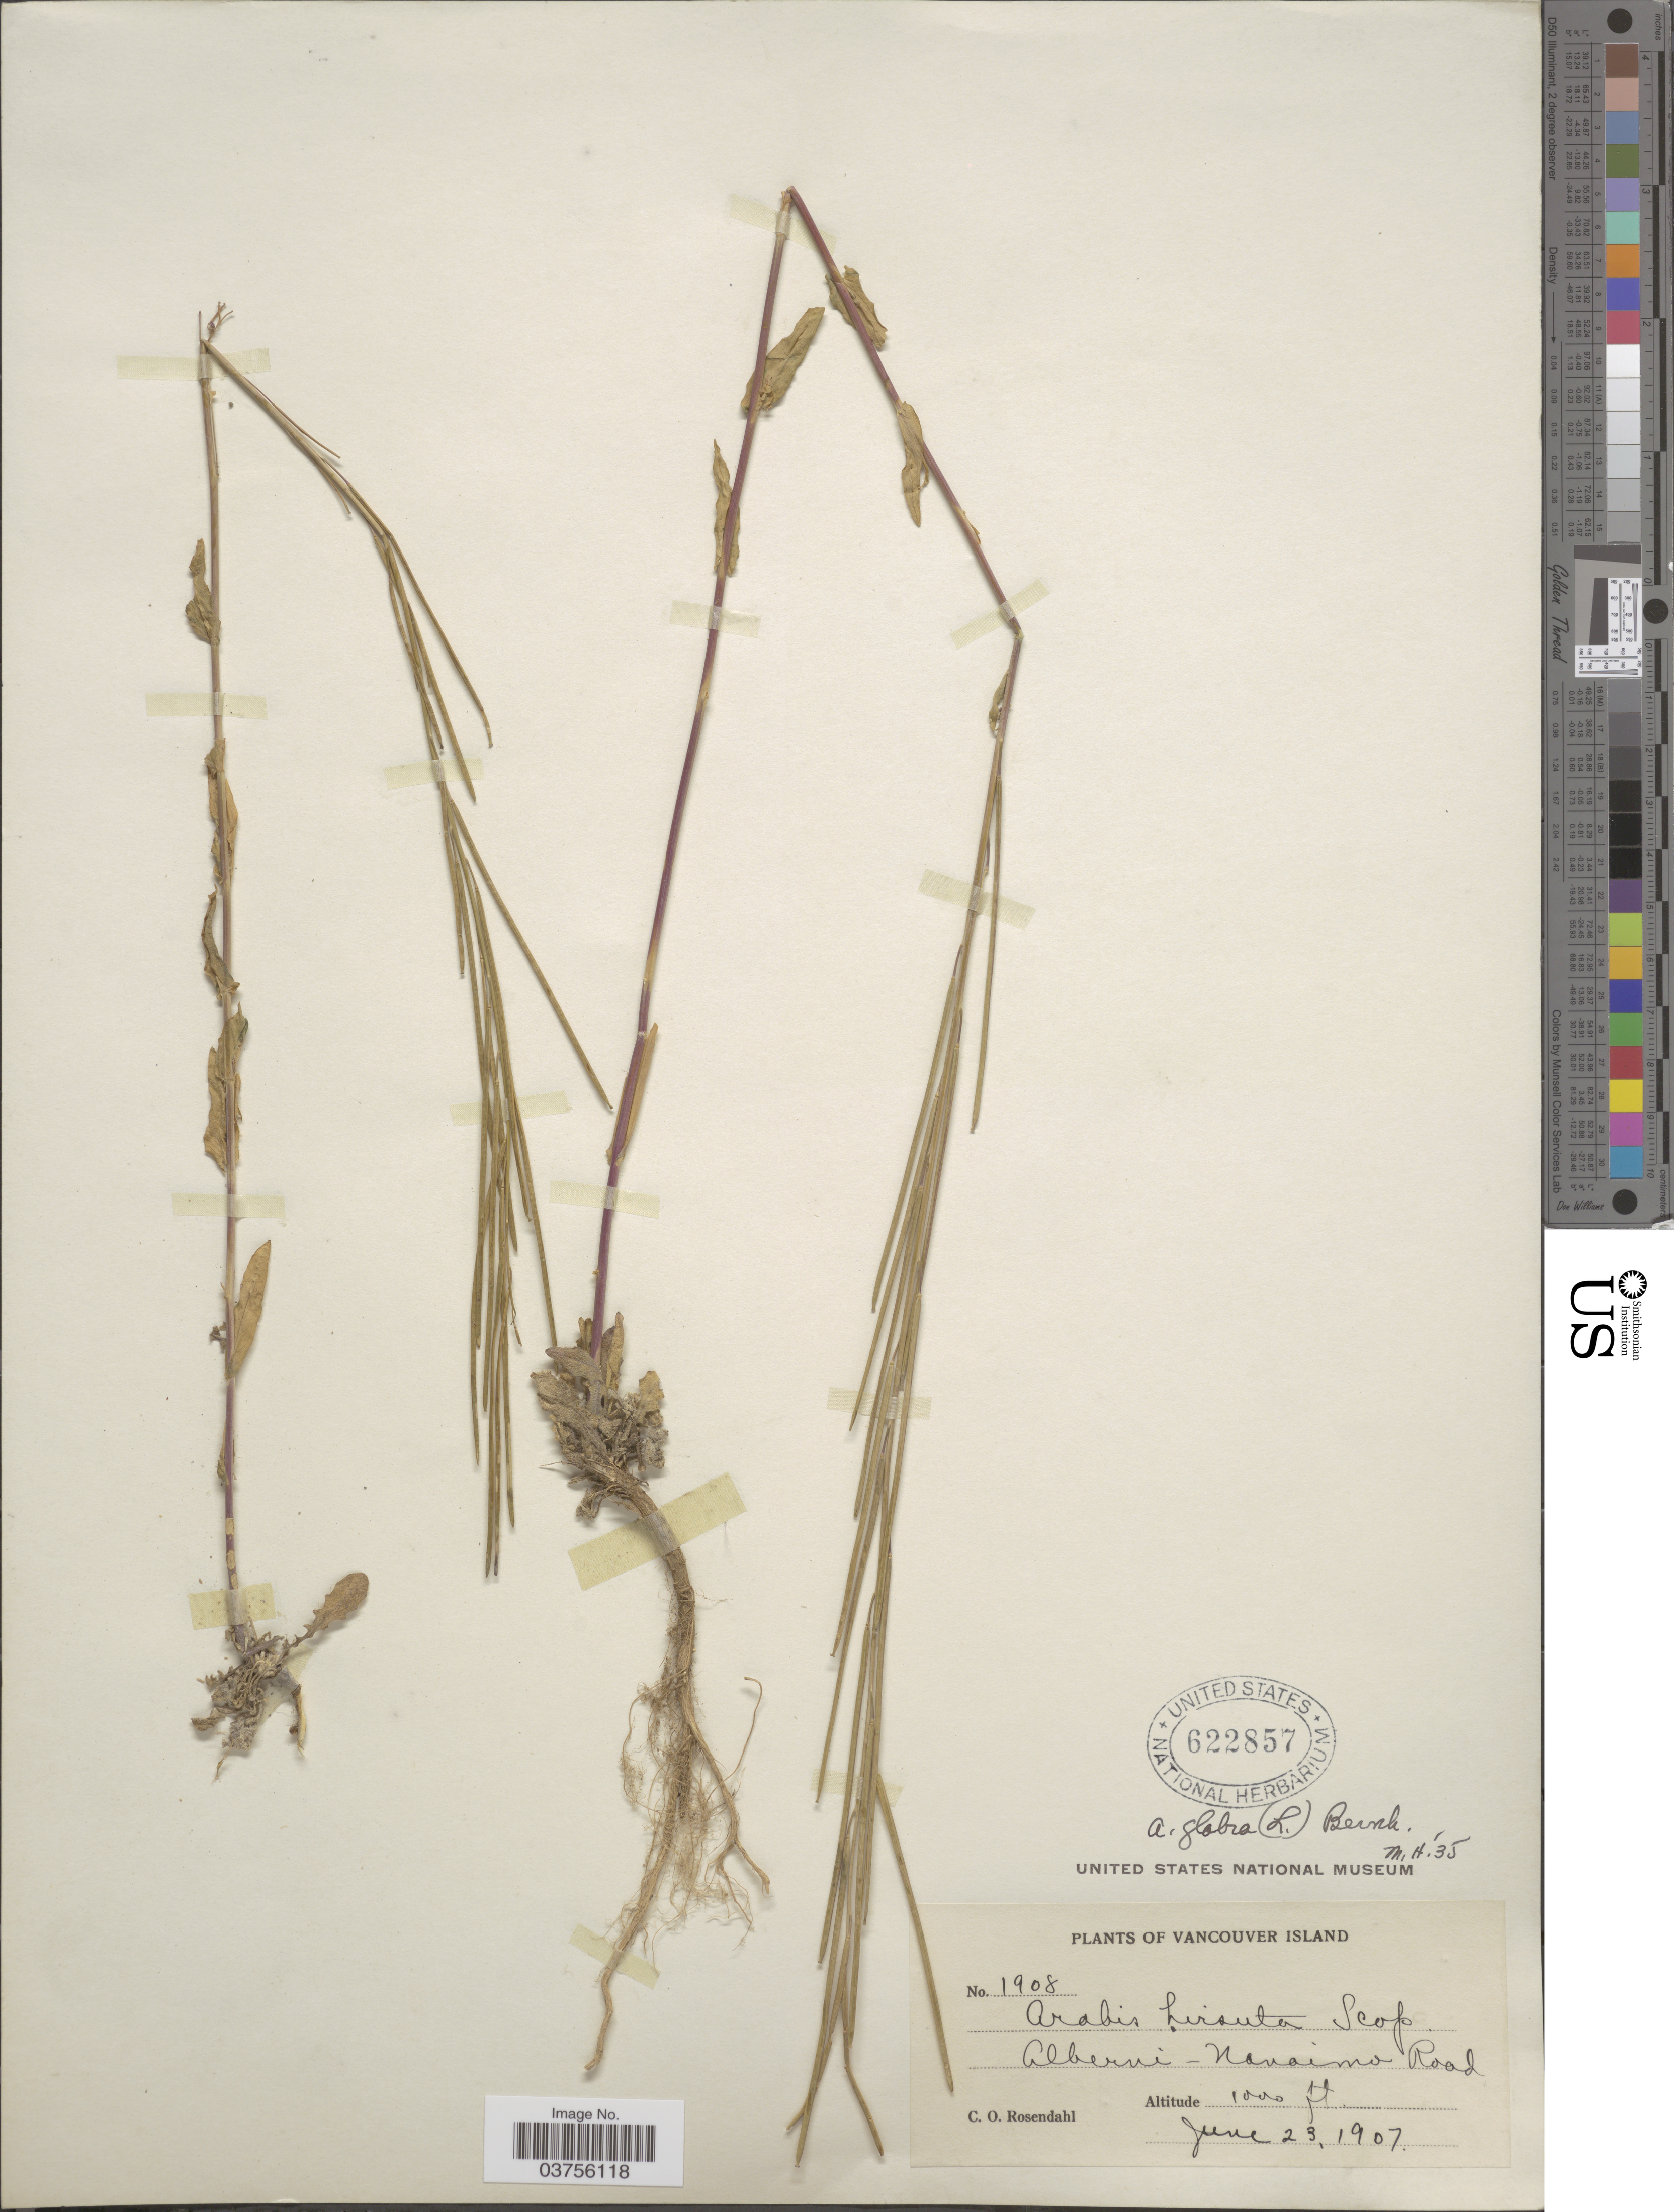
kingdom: Plantae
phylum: Tracheophyta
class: Magnoliopsida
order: Brassicales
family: Brassicaceae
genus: Turritis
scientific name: Turritis glabra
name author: L.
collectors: C. O. Rosendahl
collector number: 1908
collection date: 1907-06-23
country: Canada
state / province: British Columbia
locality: Vancouver Island. Alberni-Nanaimo Road.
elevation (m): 305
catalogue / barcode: US 622857